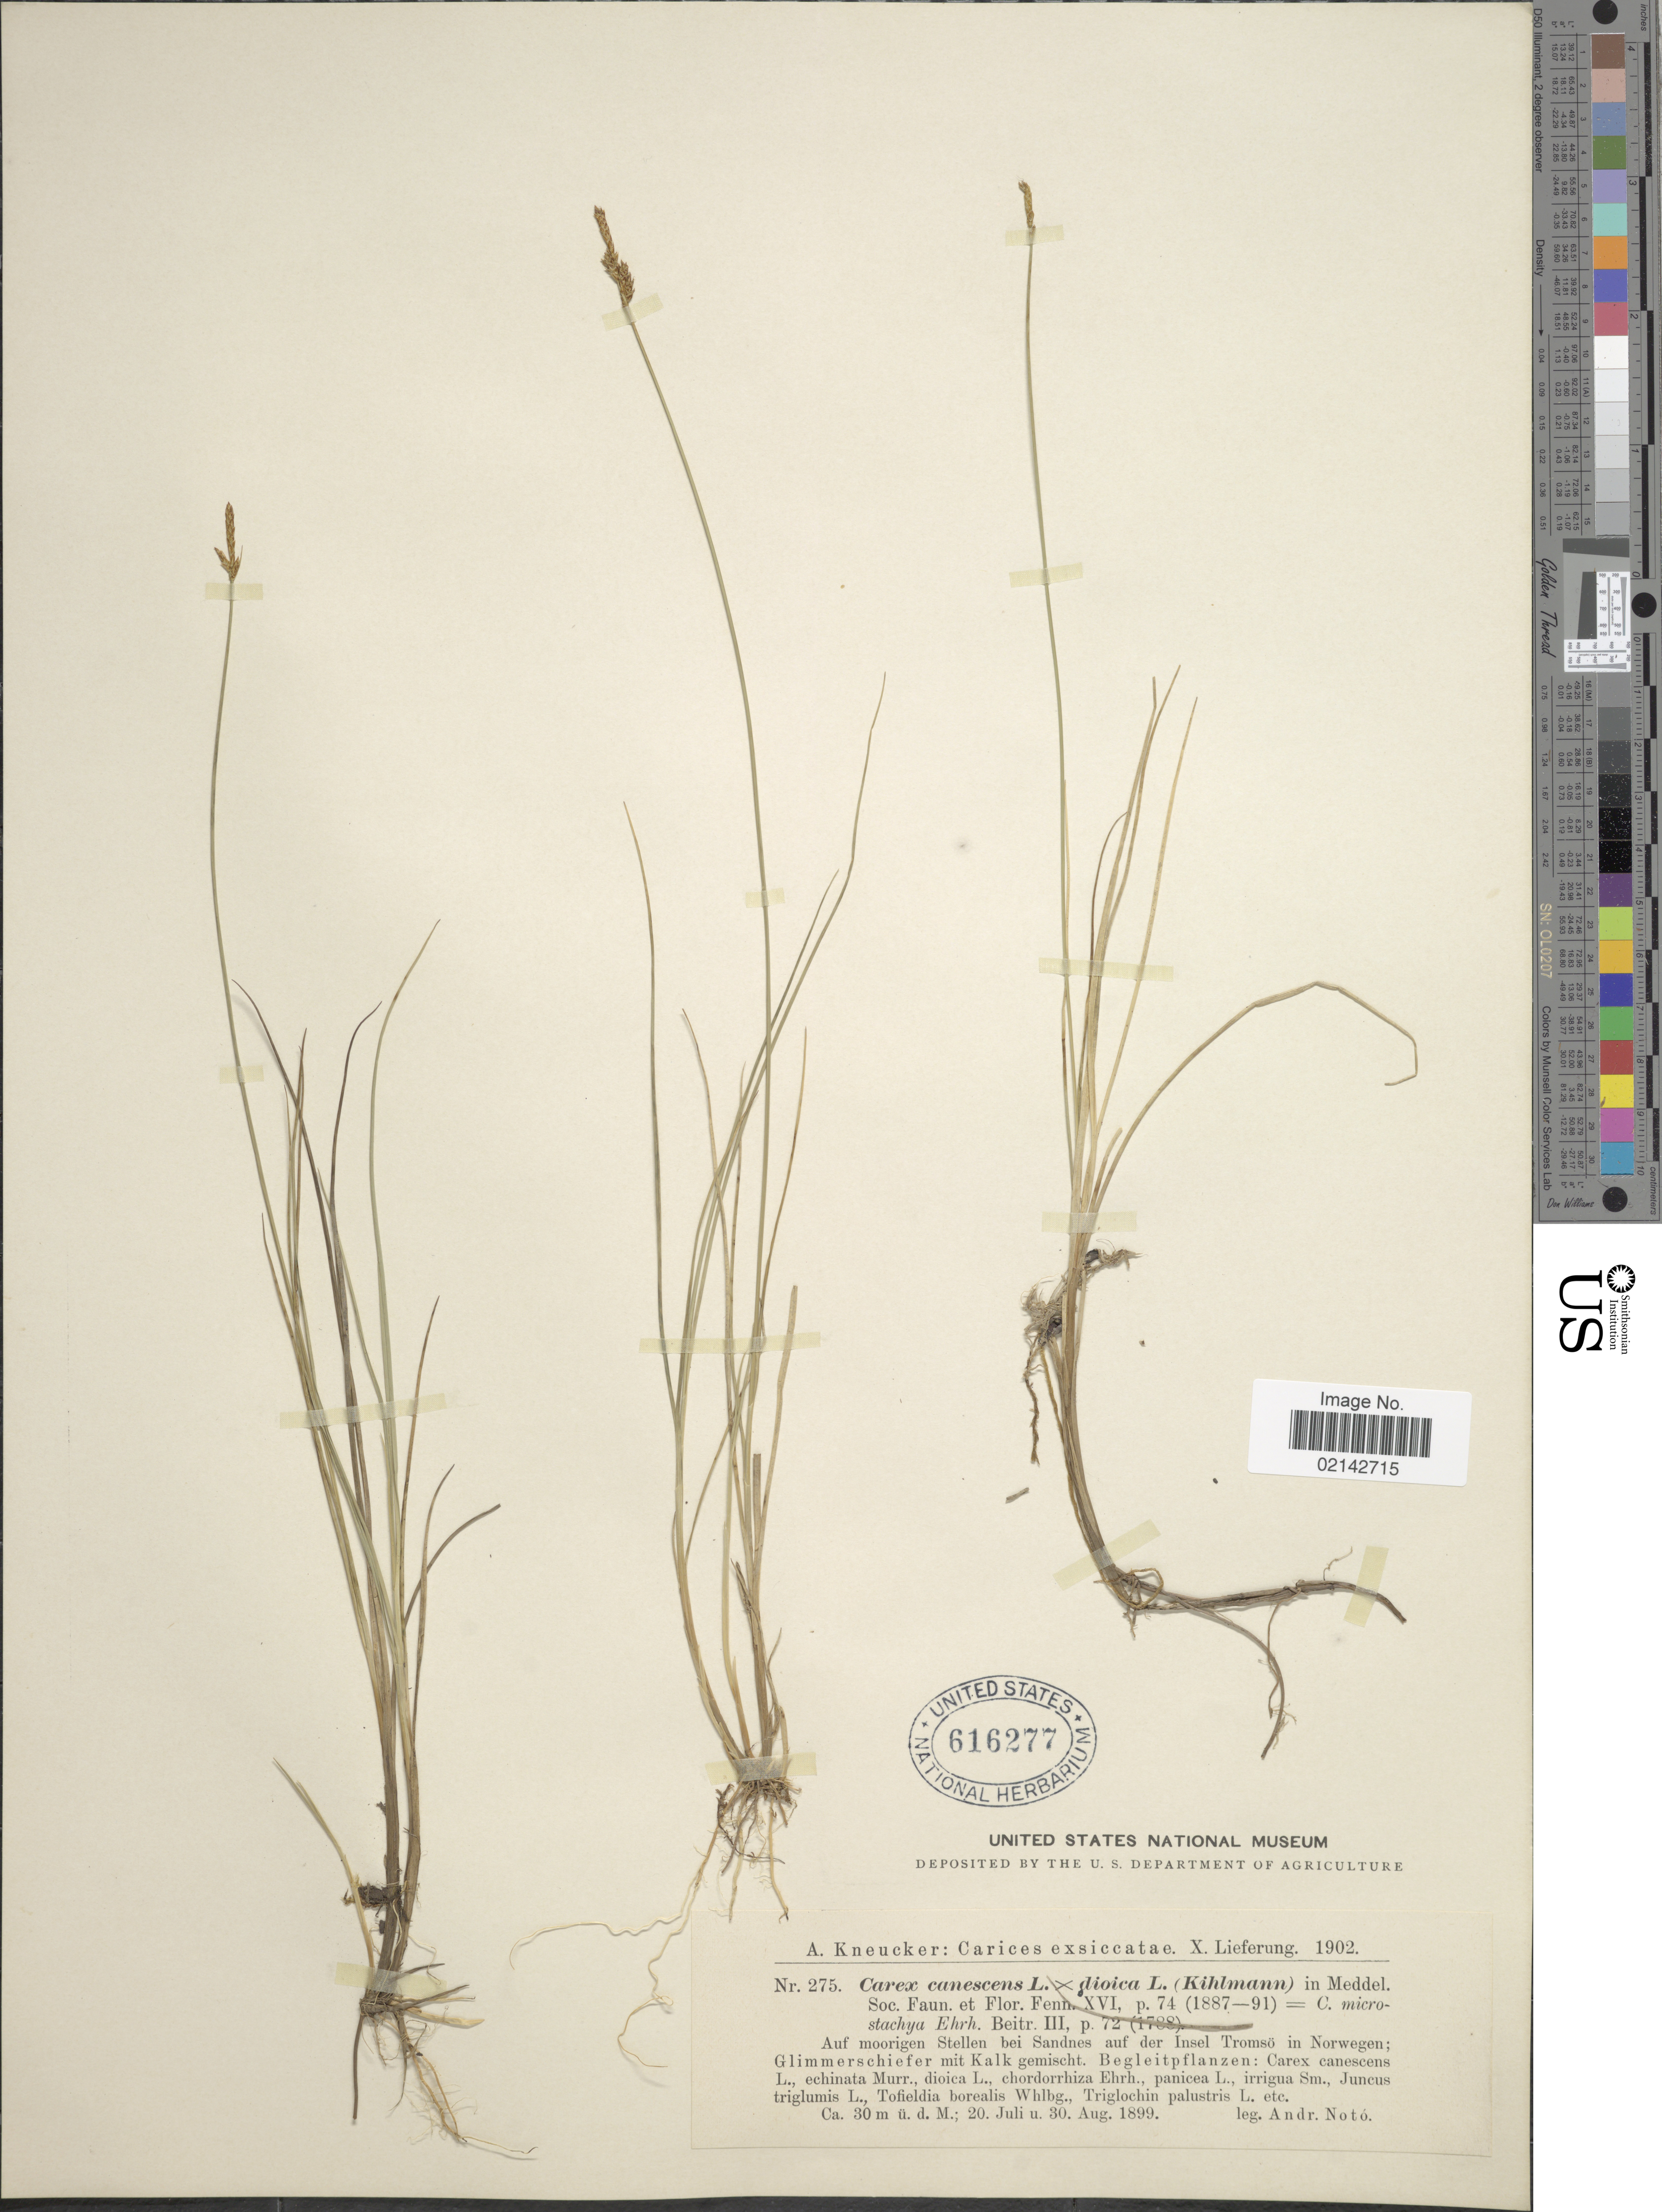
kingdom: Plantae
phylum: Tracheophyta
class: Liliopsida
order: Poales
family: Cyperaceae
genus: Carex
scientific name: Carex x microstachya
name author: Ehrh.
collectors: A. Noto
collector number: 275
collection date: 1899-07-20/1899-08-30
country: Norway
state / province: Troms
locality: Auf moorigen Stellen bei Sandnes auf der Insel Tromso in Norwegen; Glimmerschiefer mit Kalk gemischt, Carices.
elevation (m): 30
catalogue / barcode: US 616277